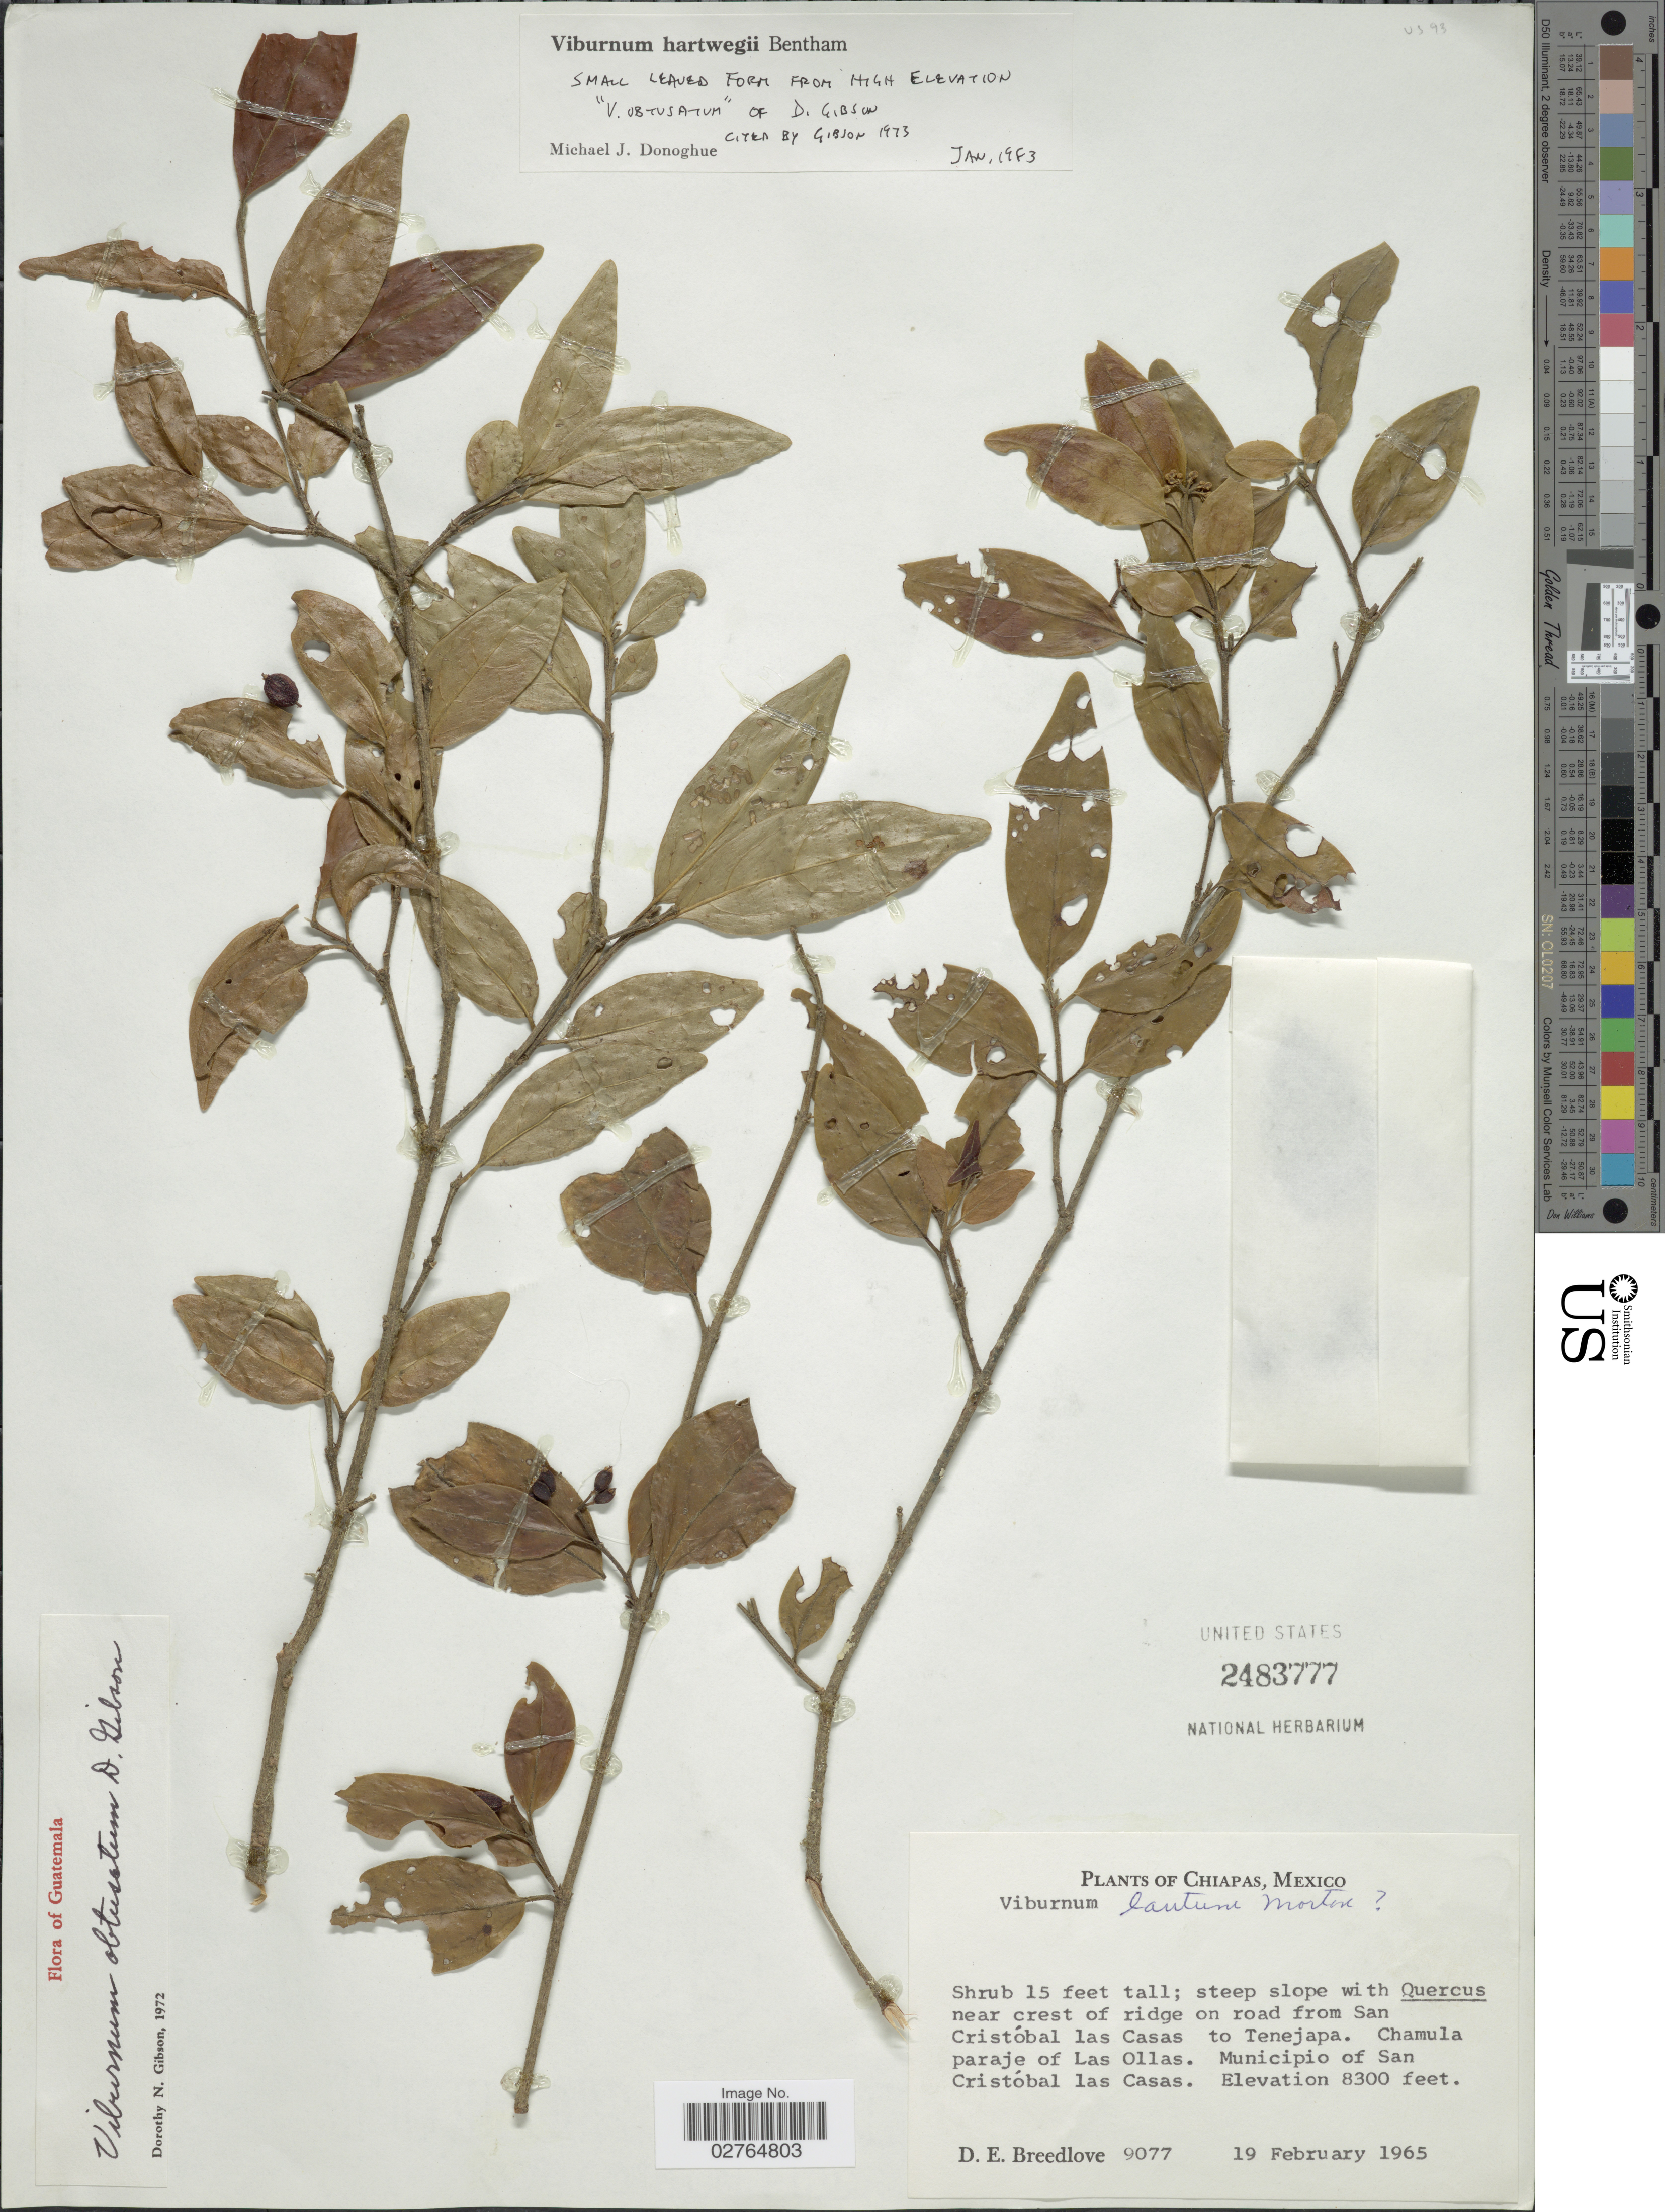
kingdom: Plantae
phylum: Tracheophyta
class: Magnoliopsida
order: Dipsacales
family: Viburnaceae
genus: Viburnum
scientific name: Viburnum hartwegii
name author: Benth.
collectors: D. E. Breedlove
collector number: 9077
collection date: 1965-02-19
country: Mexico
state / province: Chiapas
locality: Near crest of ridge on road from San Cristóbal las Casas to Tenejapa. Chamula paraje of Las Ollas. Municipio of San Cristóbal las Casas.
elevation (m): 2530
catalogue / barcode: US 2483777